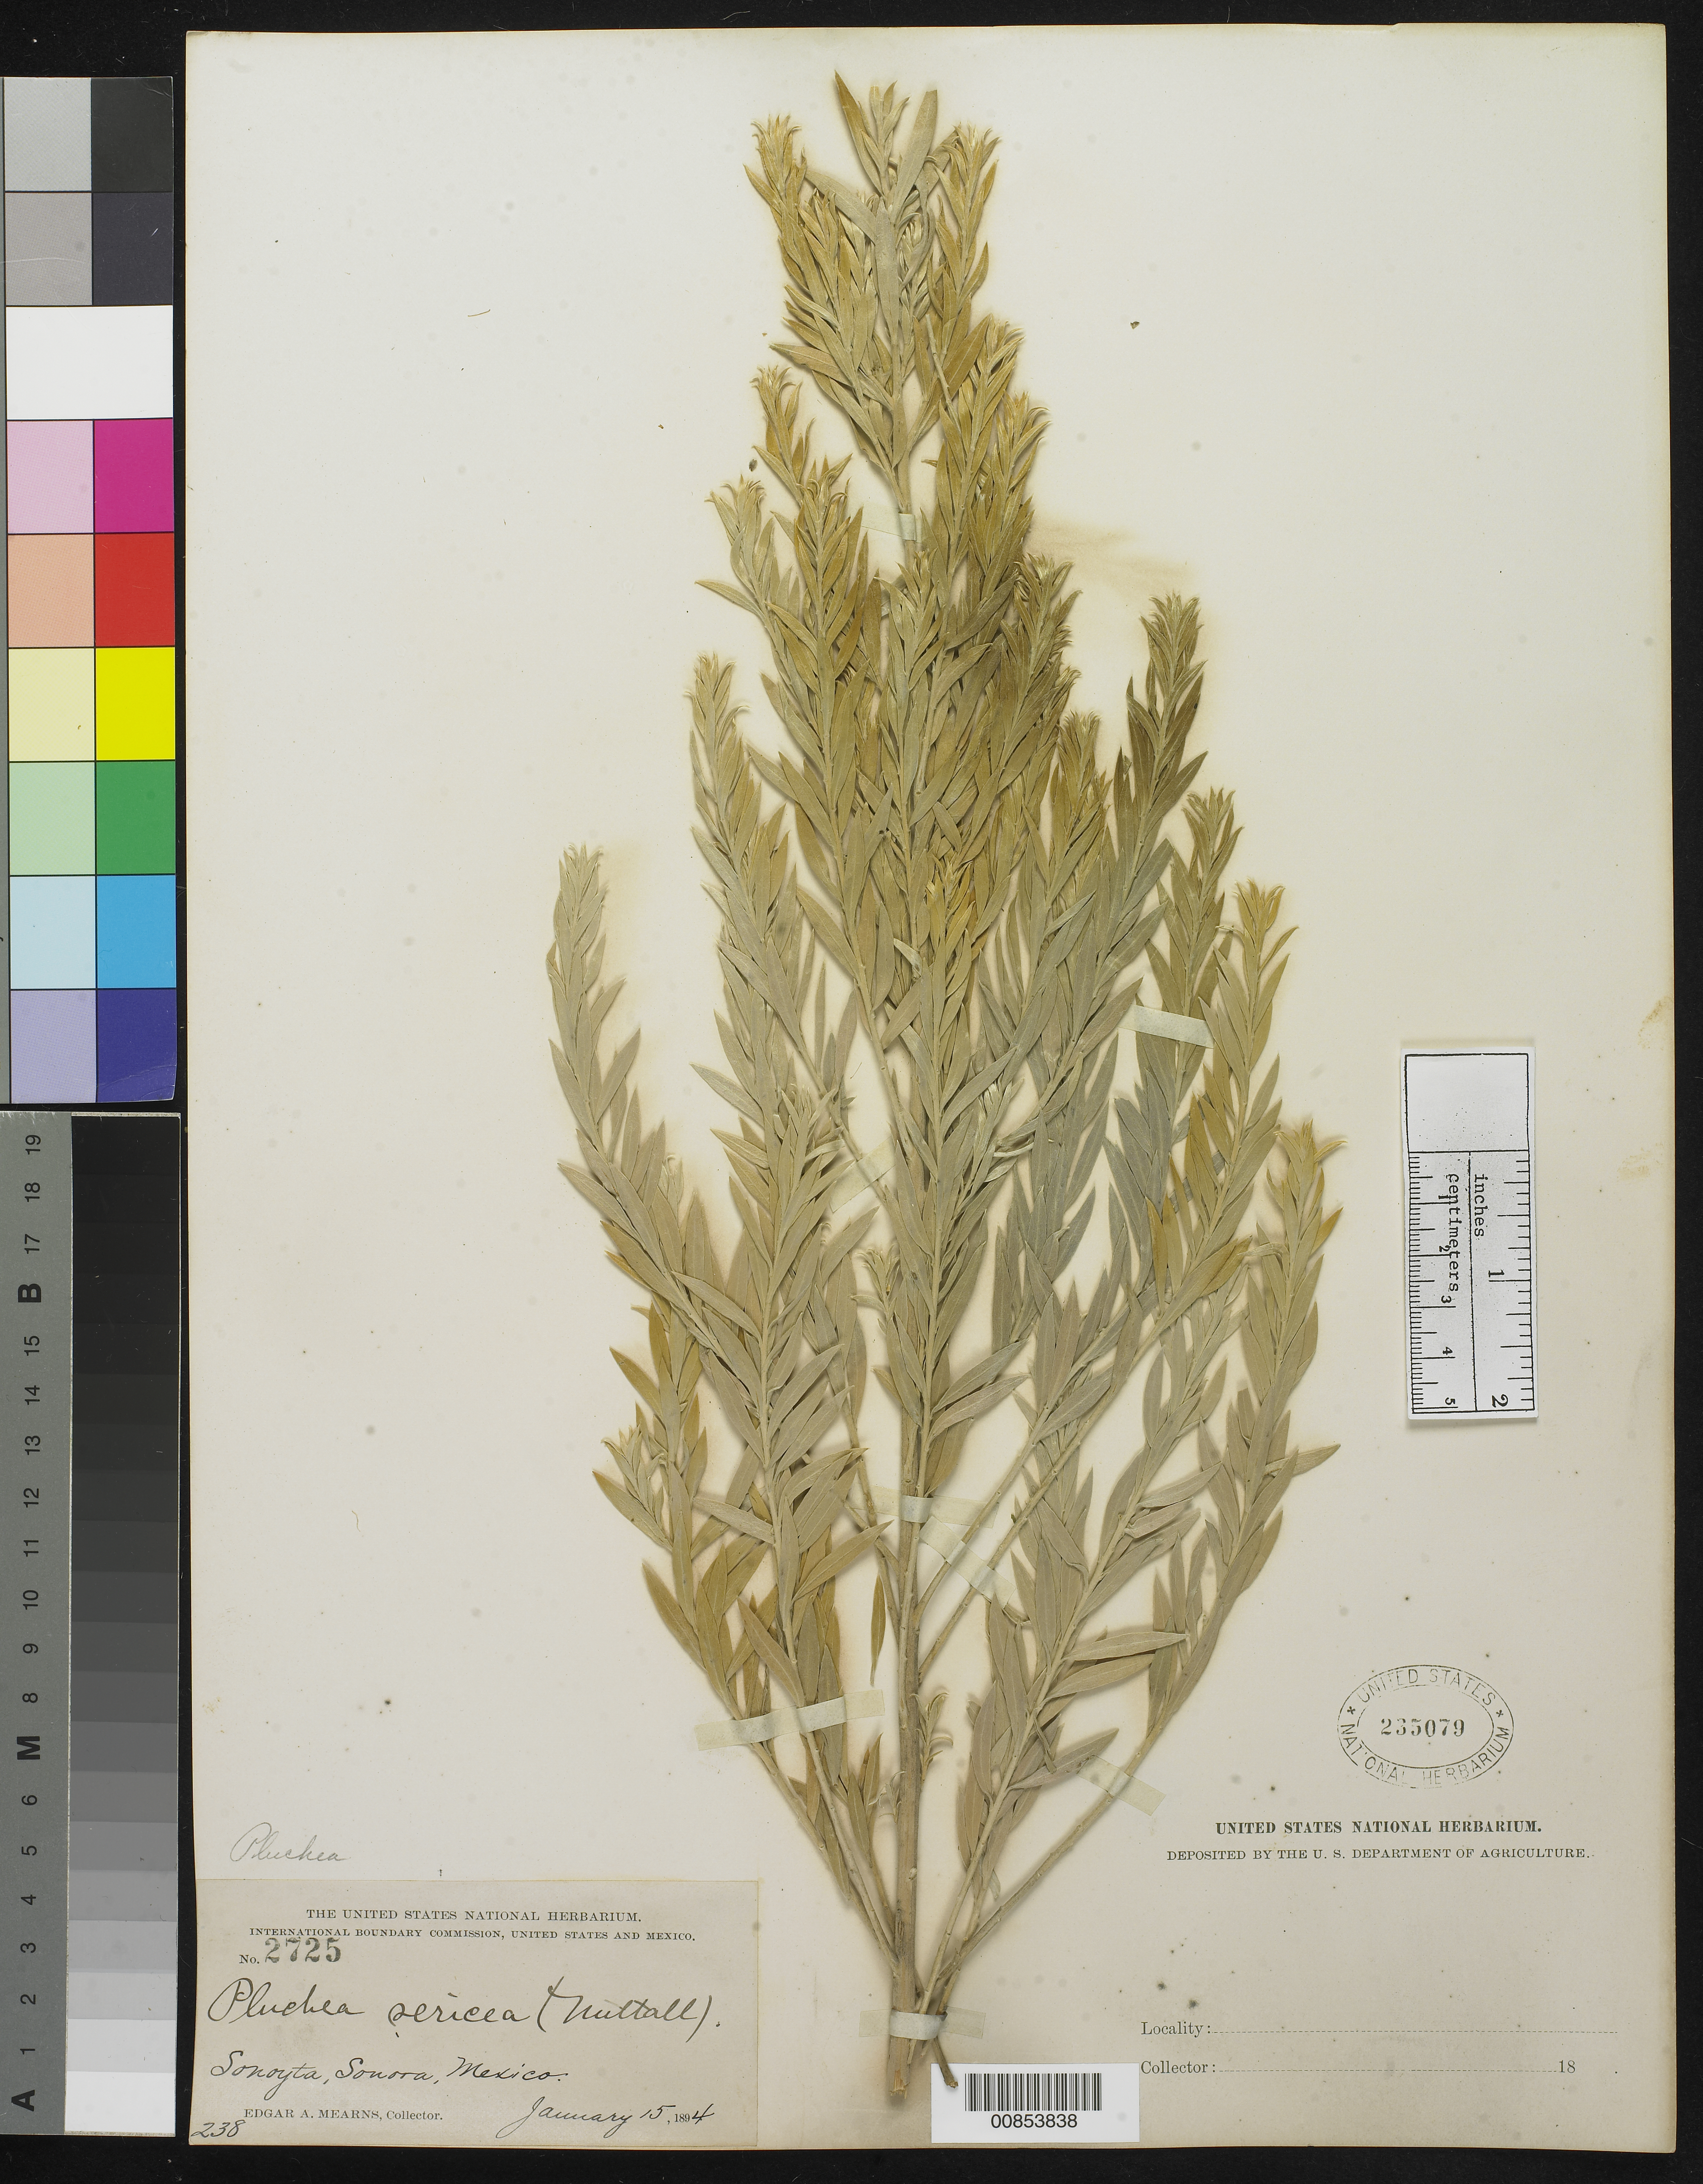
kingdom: Plantae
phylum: Tracheophyta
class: Magnoliopsida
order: Asterales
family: Asteraceae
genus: Pluchea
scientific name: Pluchea sericea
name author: (Nutt.) Coville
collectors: E. A. Mearns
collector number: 2725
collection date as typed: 15 Jan 1894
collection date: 1894-01-15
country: Mexico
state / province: Sonora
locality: Sonoyta, Sonora.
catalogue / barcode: US 235079